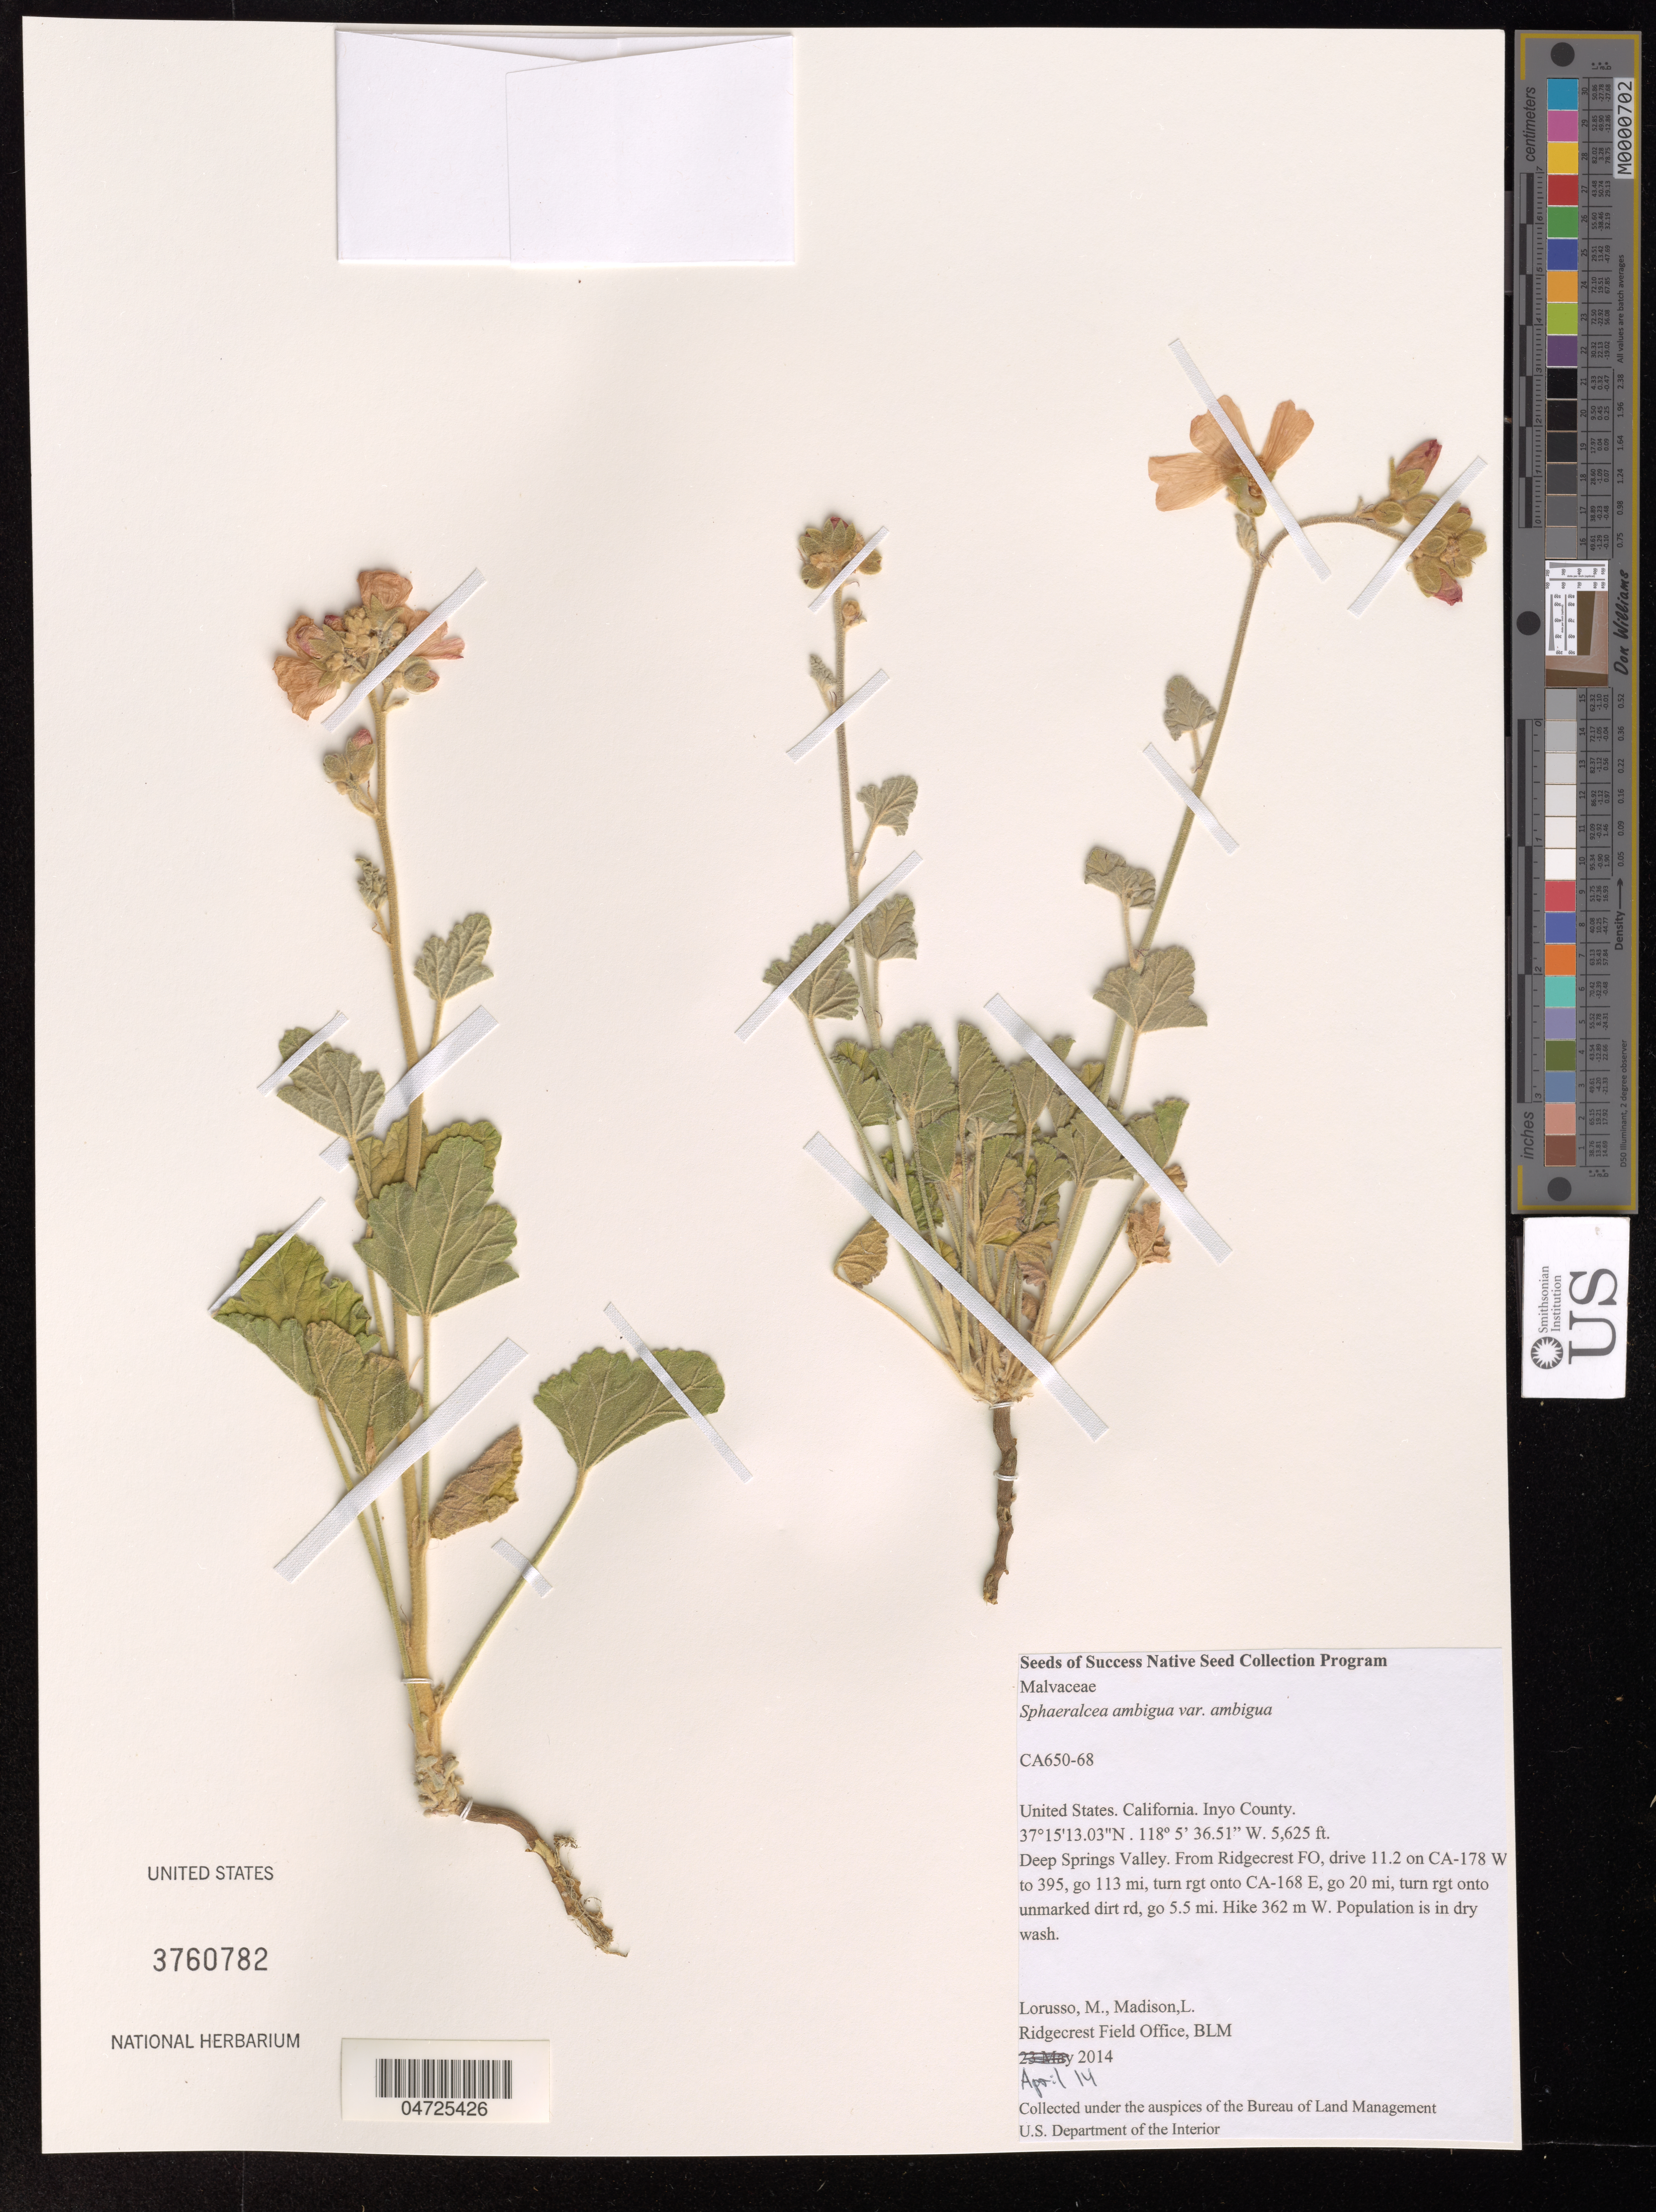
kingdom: Plantae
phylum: Tracheophyta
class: Magnoliopsida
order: Malvales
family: Malvaceae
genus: Sphaeralcea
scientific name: Sphaeralcea ambigua var. ambigua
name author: A. Gray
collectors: M. Lorusso & L. Madison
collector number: CA650-68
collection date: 2014-04-14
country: United States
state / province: California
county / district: Inyo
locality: Inyo County. Deep Springs Valley. From Ridgecrest FO, drive 11.2 on CA-178 W to 395, go 113 mi, turn rgt onto CA-168 E, go 20 mi, turn rgt onto unmarked dirt rd, go 5.5 mi. Hike 362 m W.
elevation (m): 1714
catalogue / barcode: US 3760782